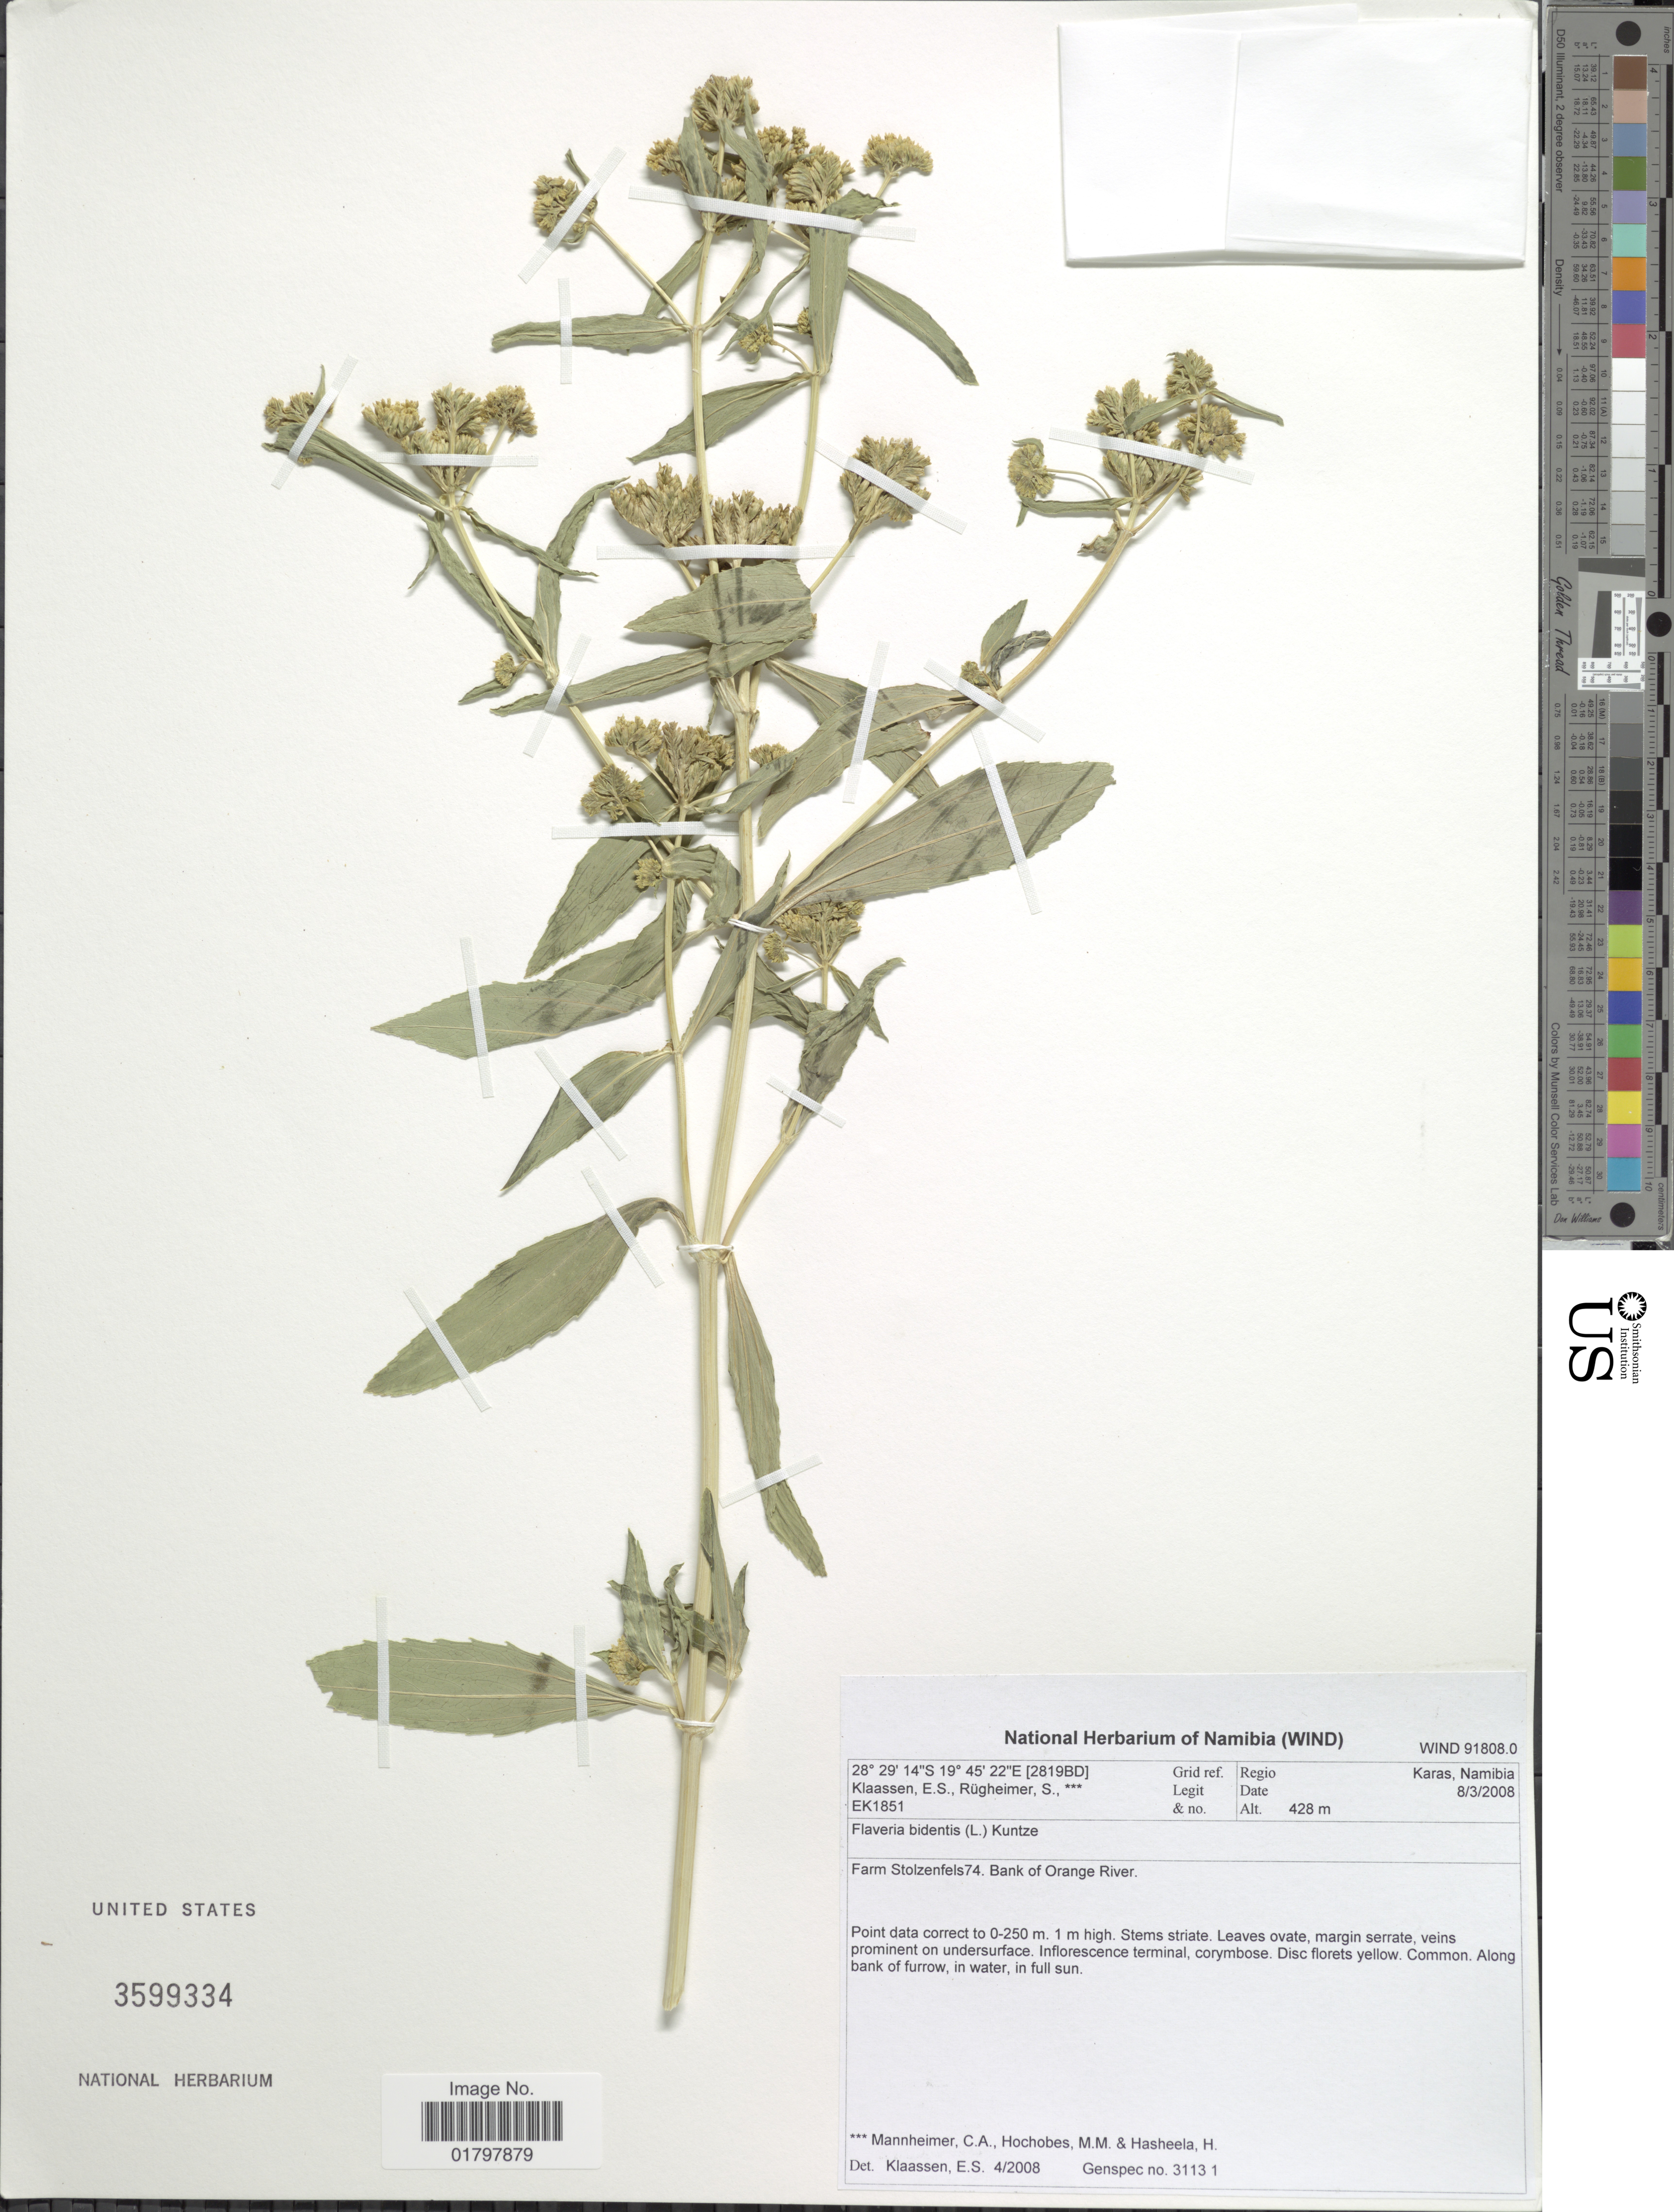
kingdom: Plantae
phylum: Tracheophyta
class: Magnoliopsida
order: Asterales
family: Asteraceae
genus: Flaveria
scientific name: Flaveria bidentis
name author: (L.) Kuntze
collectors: E. S. Klaassen, S. Rugheimer, C. A. Mannheimer, M. Hochobes & H. Hasheela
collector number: EK1851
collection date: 2008-03-08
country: Namibia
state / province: Karas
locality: Regio Karas, Namibia. Farm Stolzenfels 74. Bank of Orange River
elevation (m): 428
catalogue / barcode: US 3599334